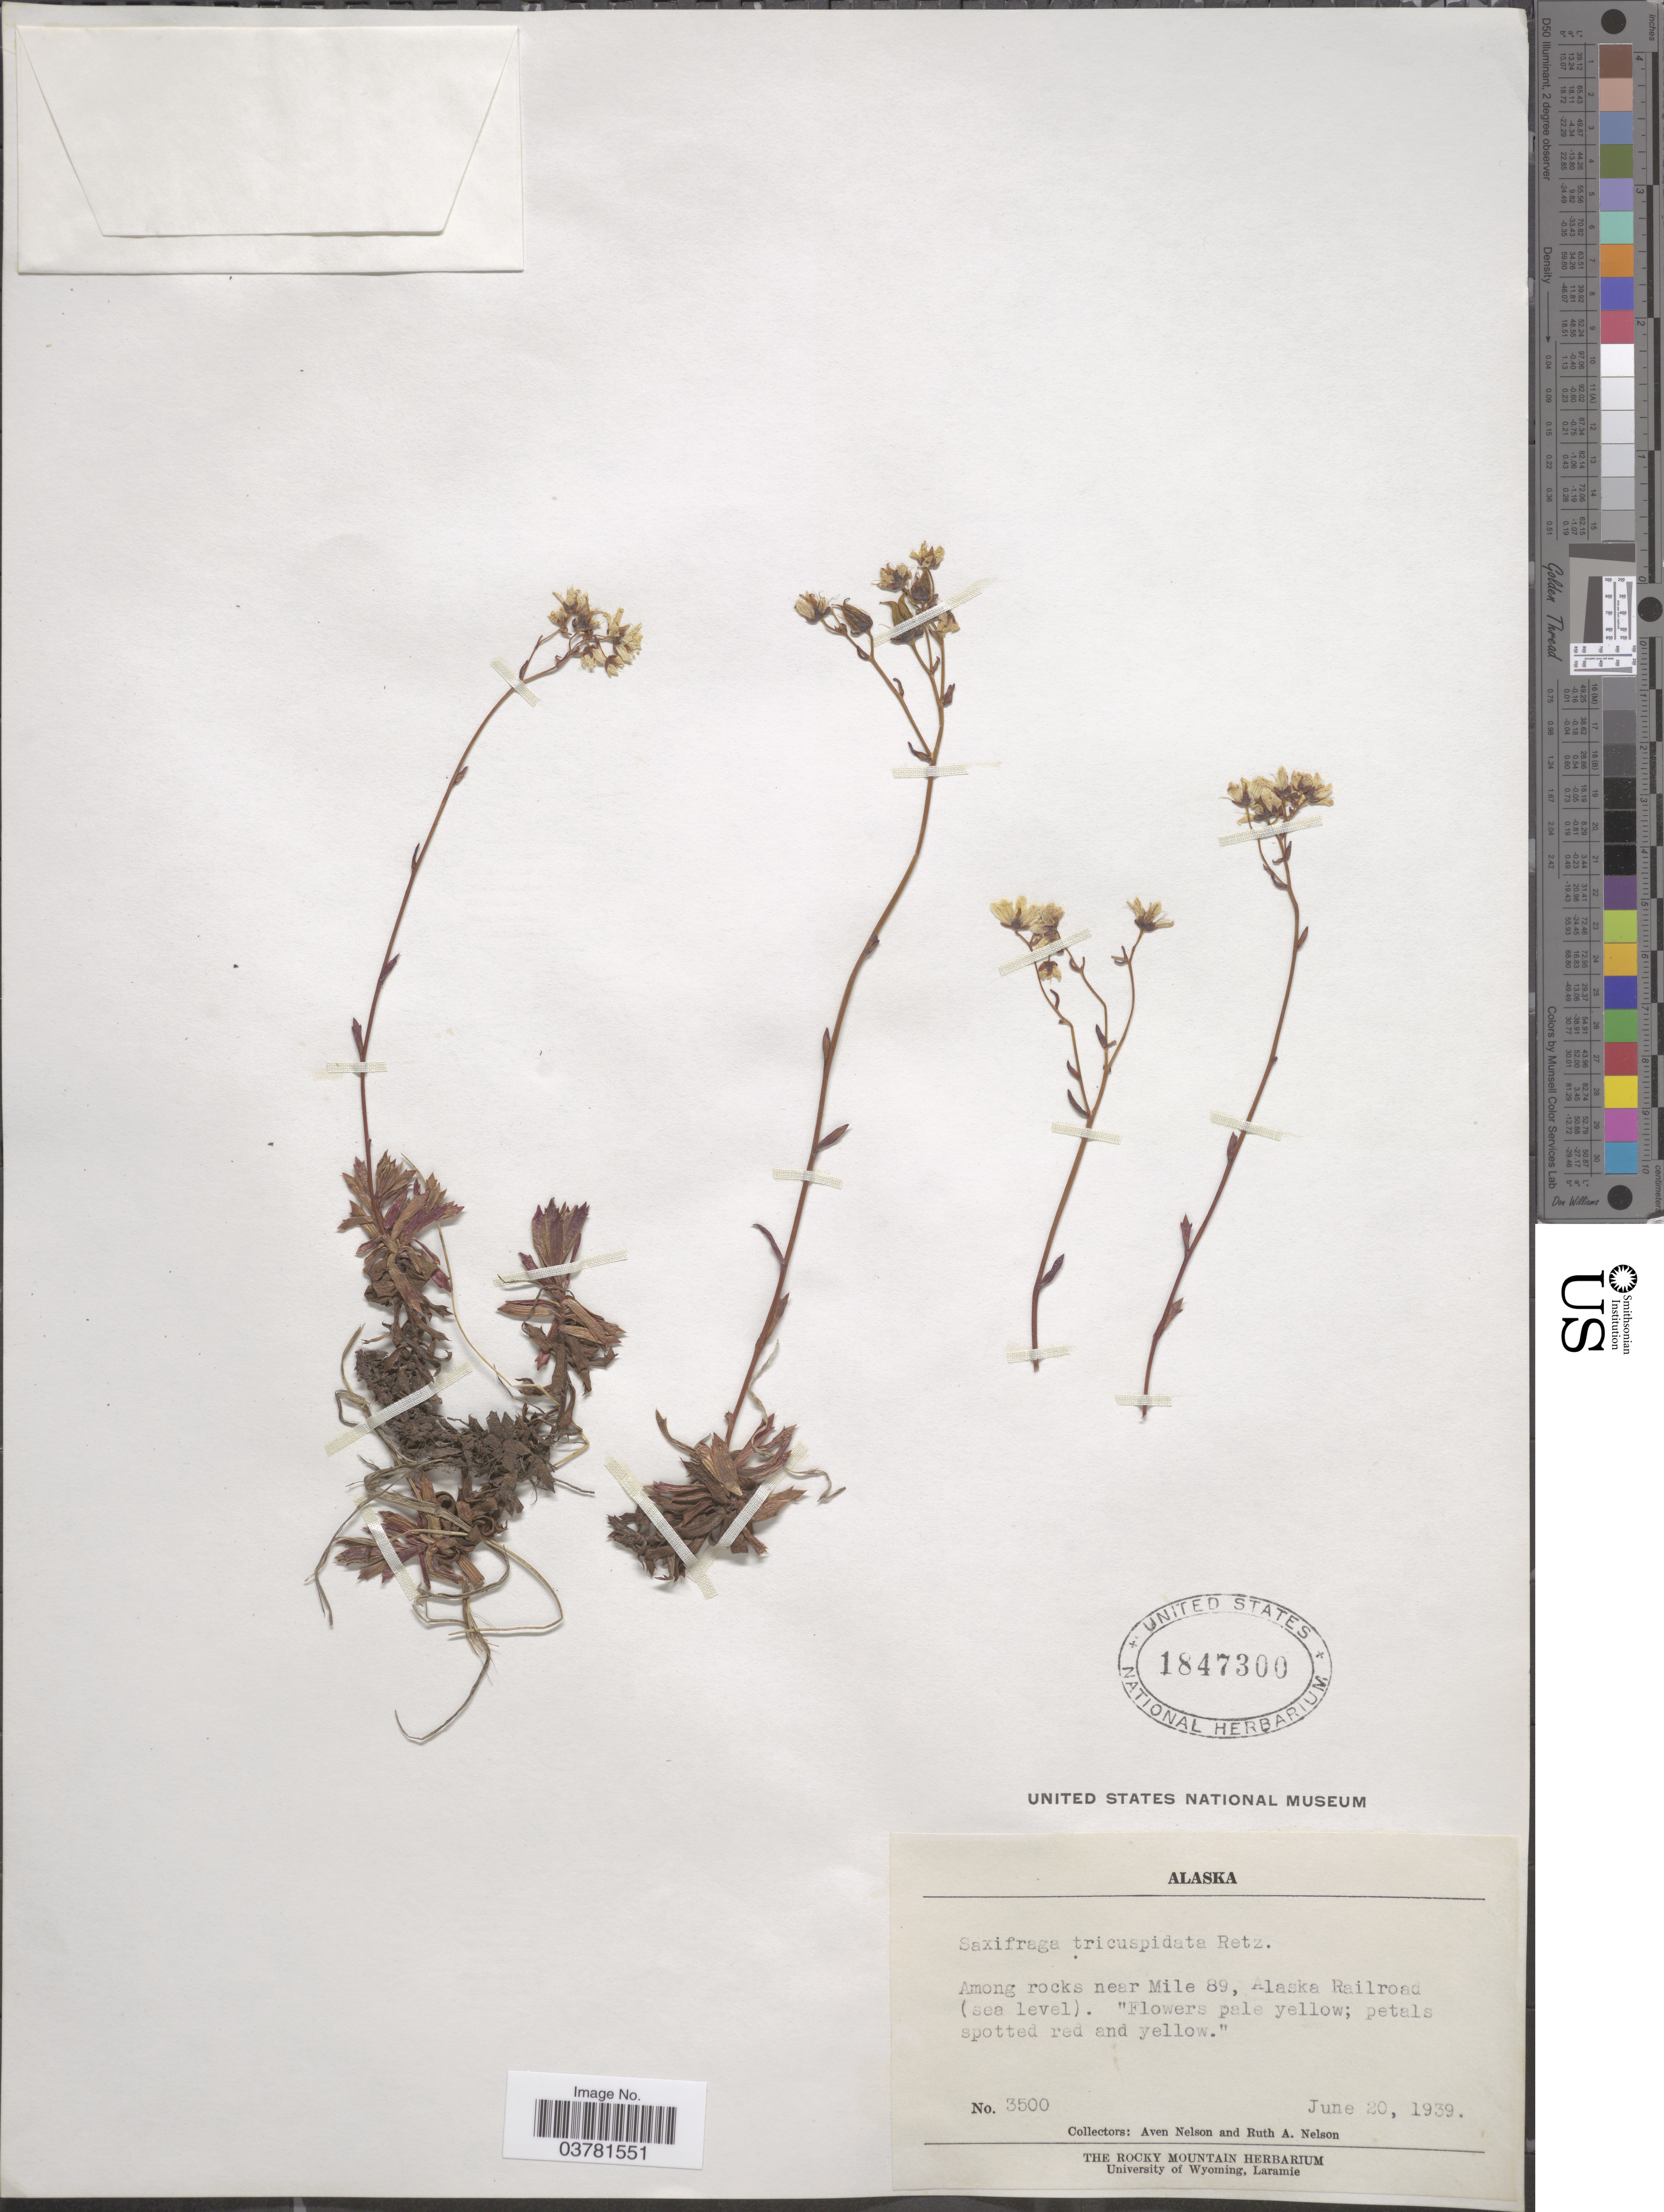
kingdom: Plantae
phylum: Tracheophyta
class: Magnoliopsida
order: Saxifragales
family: Saxifragaceae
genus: Saxifraga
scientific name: Saxifraga tricuspidata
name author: Rottb.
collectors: A. Nelson & R. A. Nelson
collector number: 3500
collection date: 1939-06-20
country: United States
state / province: Alaska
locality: Among rocks near Mile 89, Alaska Railroad.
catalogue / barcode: US 1847300